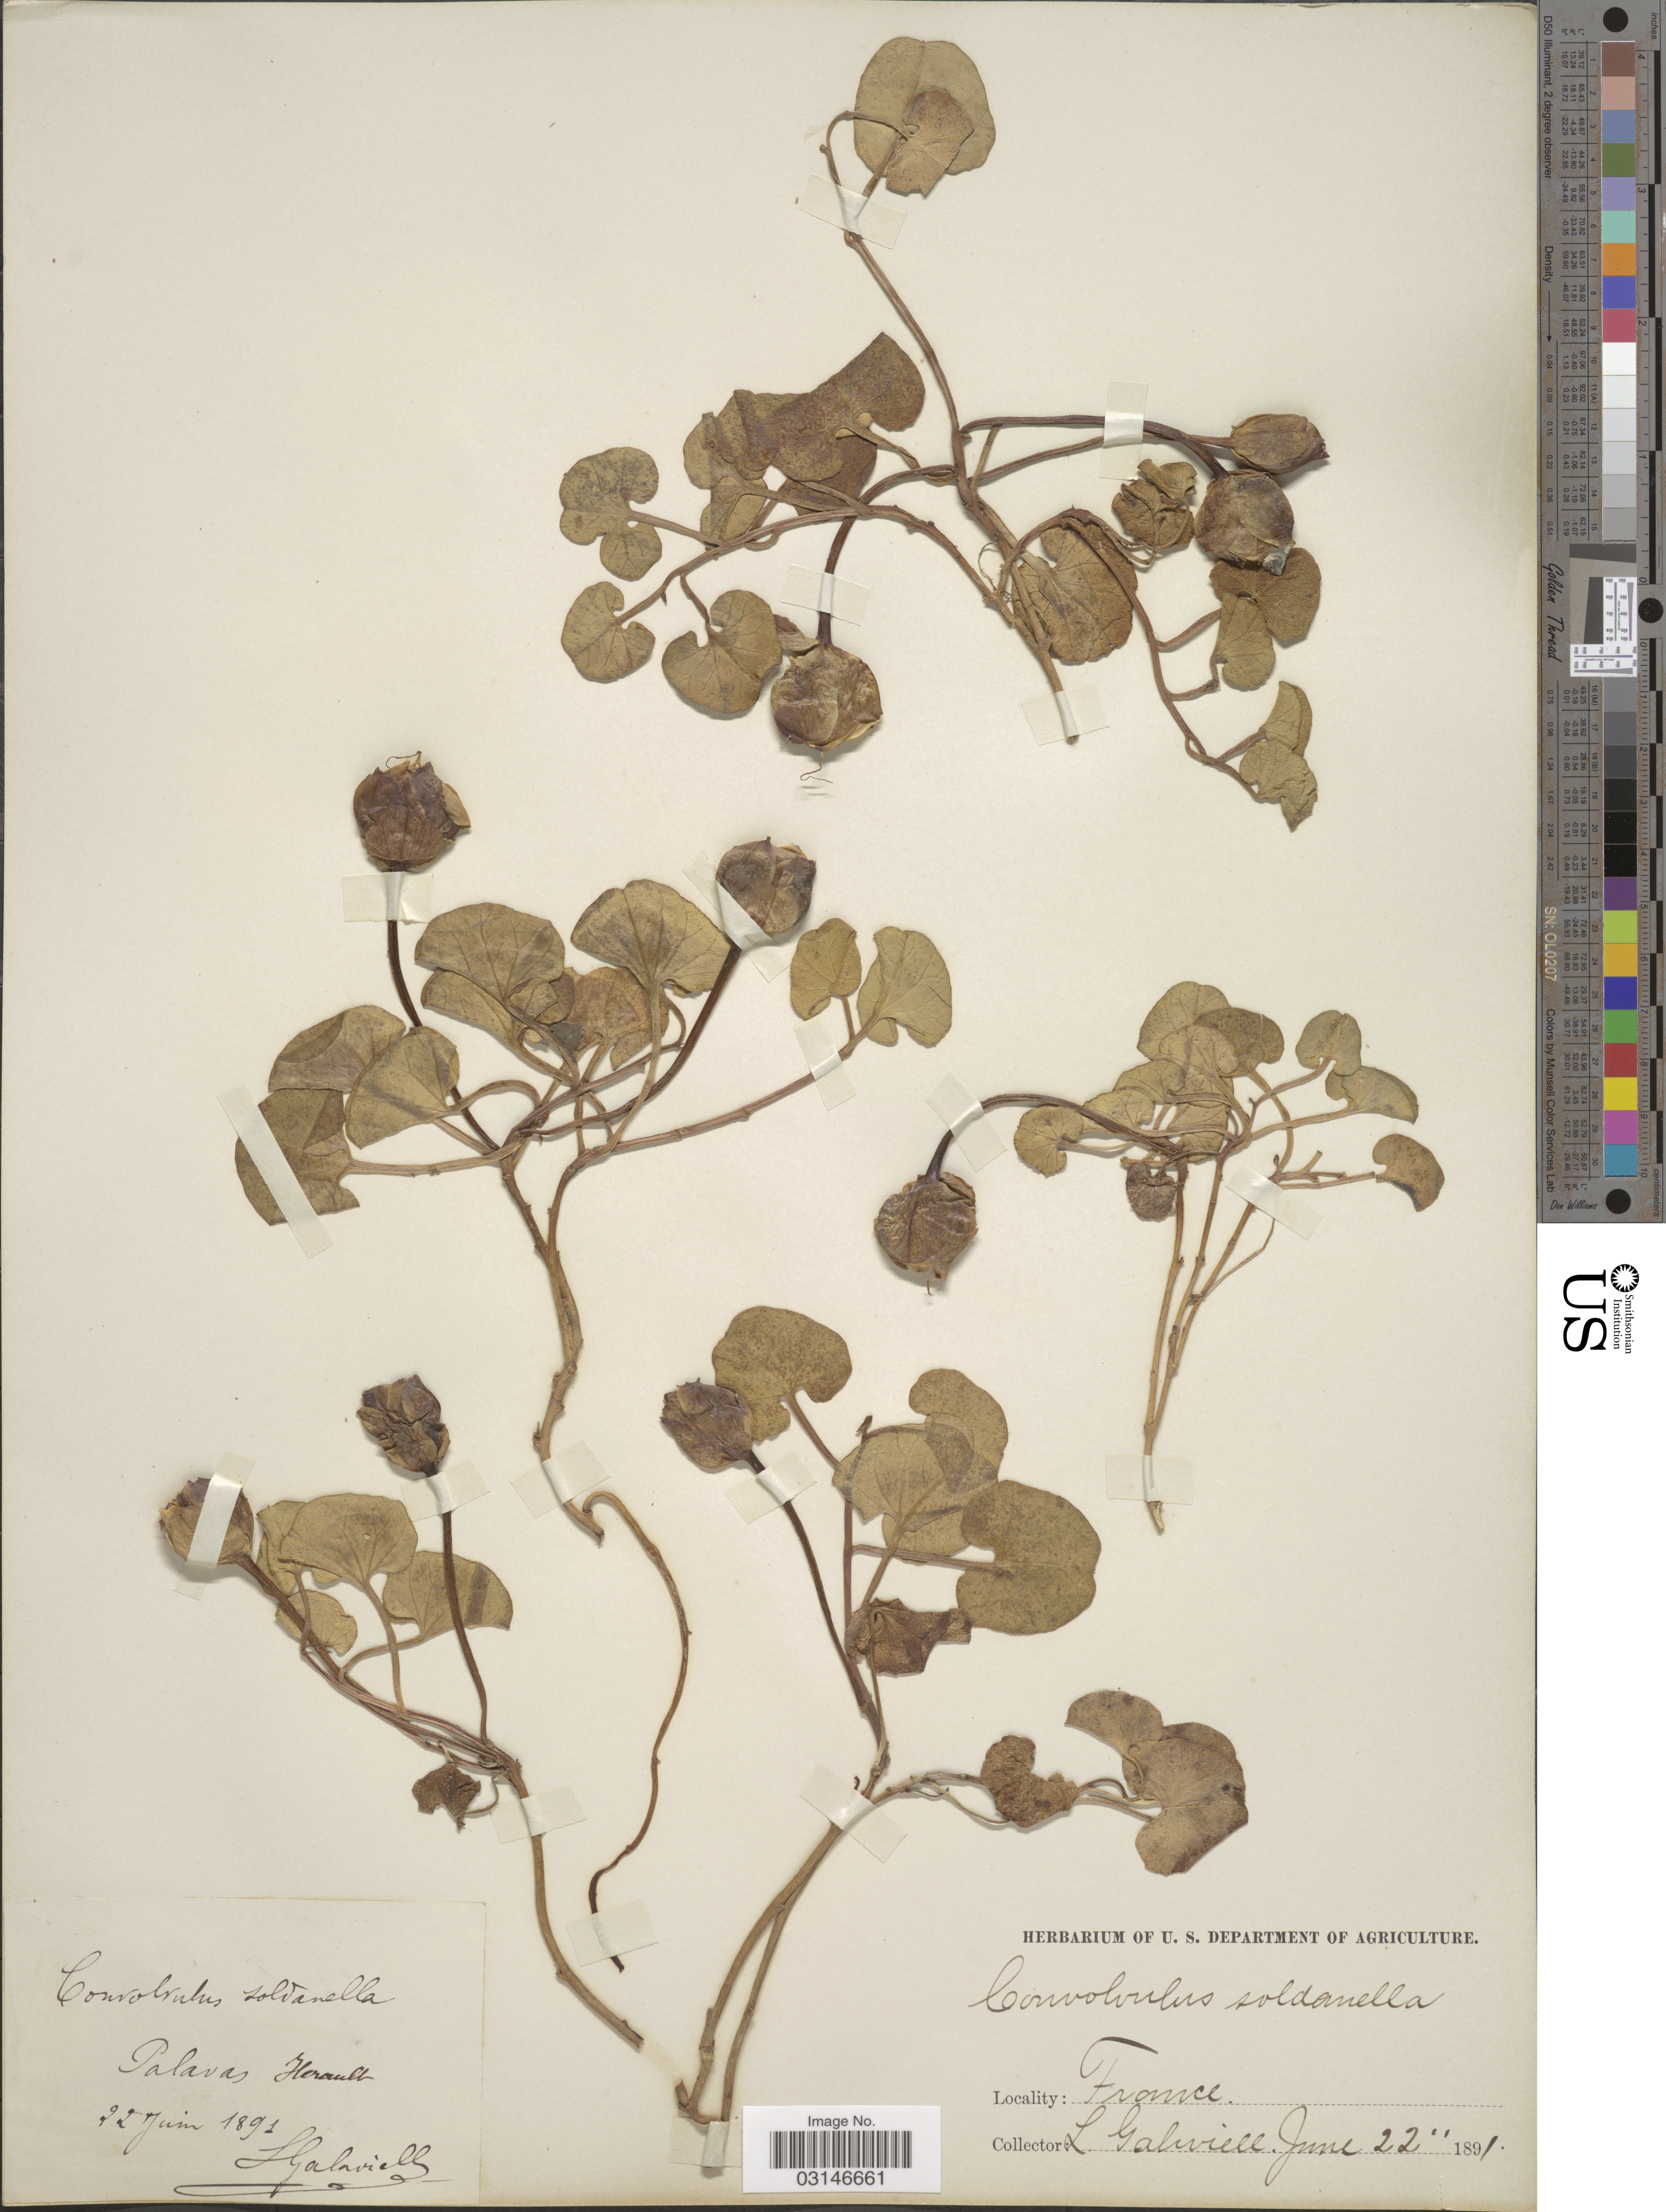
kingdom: Plantae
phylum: Tracheophyta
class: Magnoliopsida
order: Solanales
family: Convolvulaceae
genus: Calystegia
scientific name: Calystegia soldanella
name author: (L.) R. Br.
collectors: L. Galaviell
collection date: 1891-06-22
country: France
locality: Palavas. Herault.